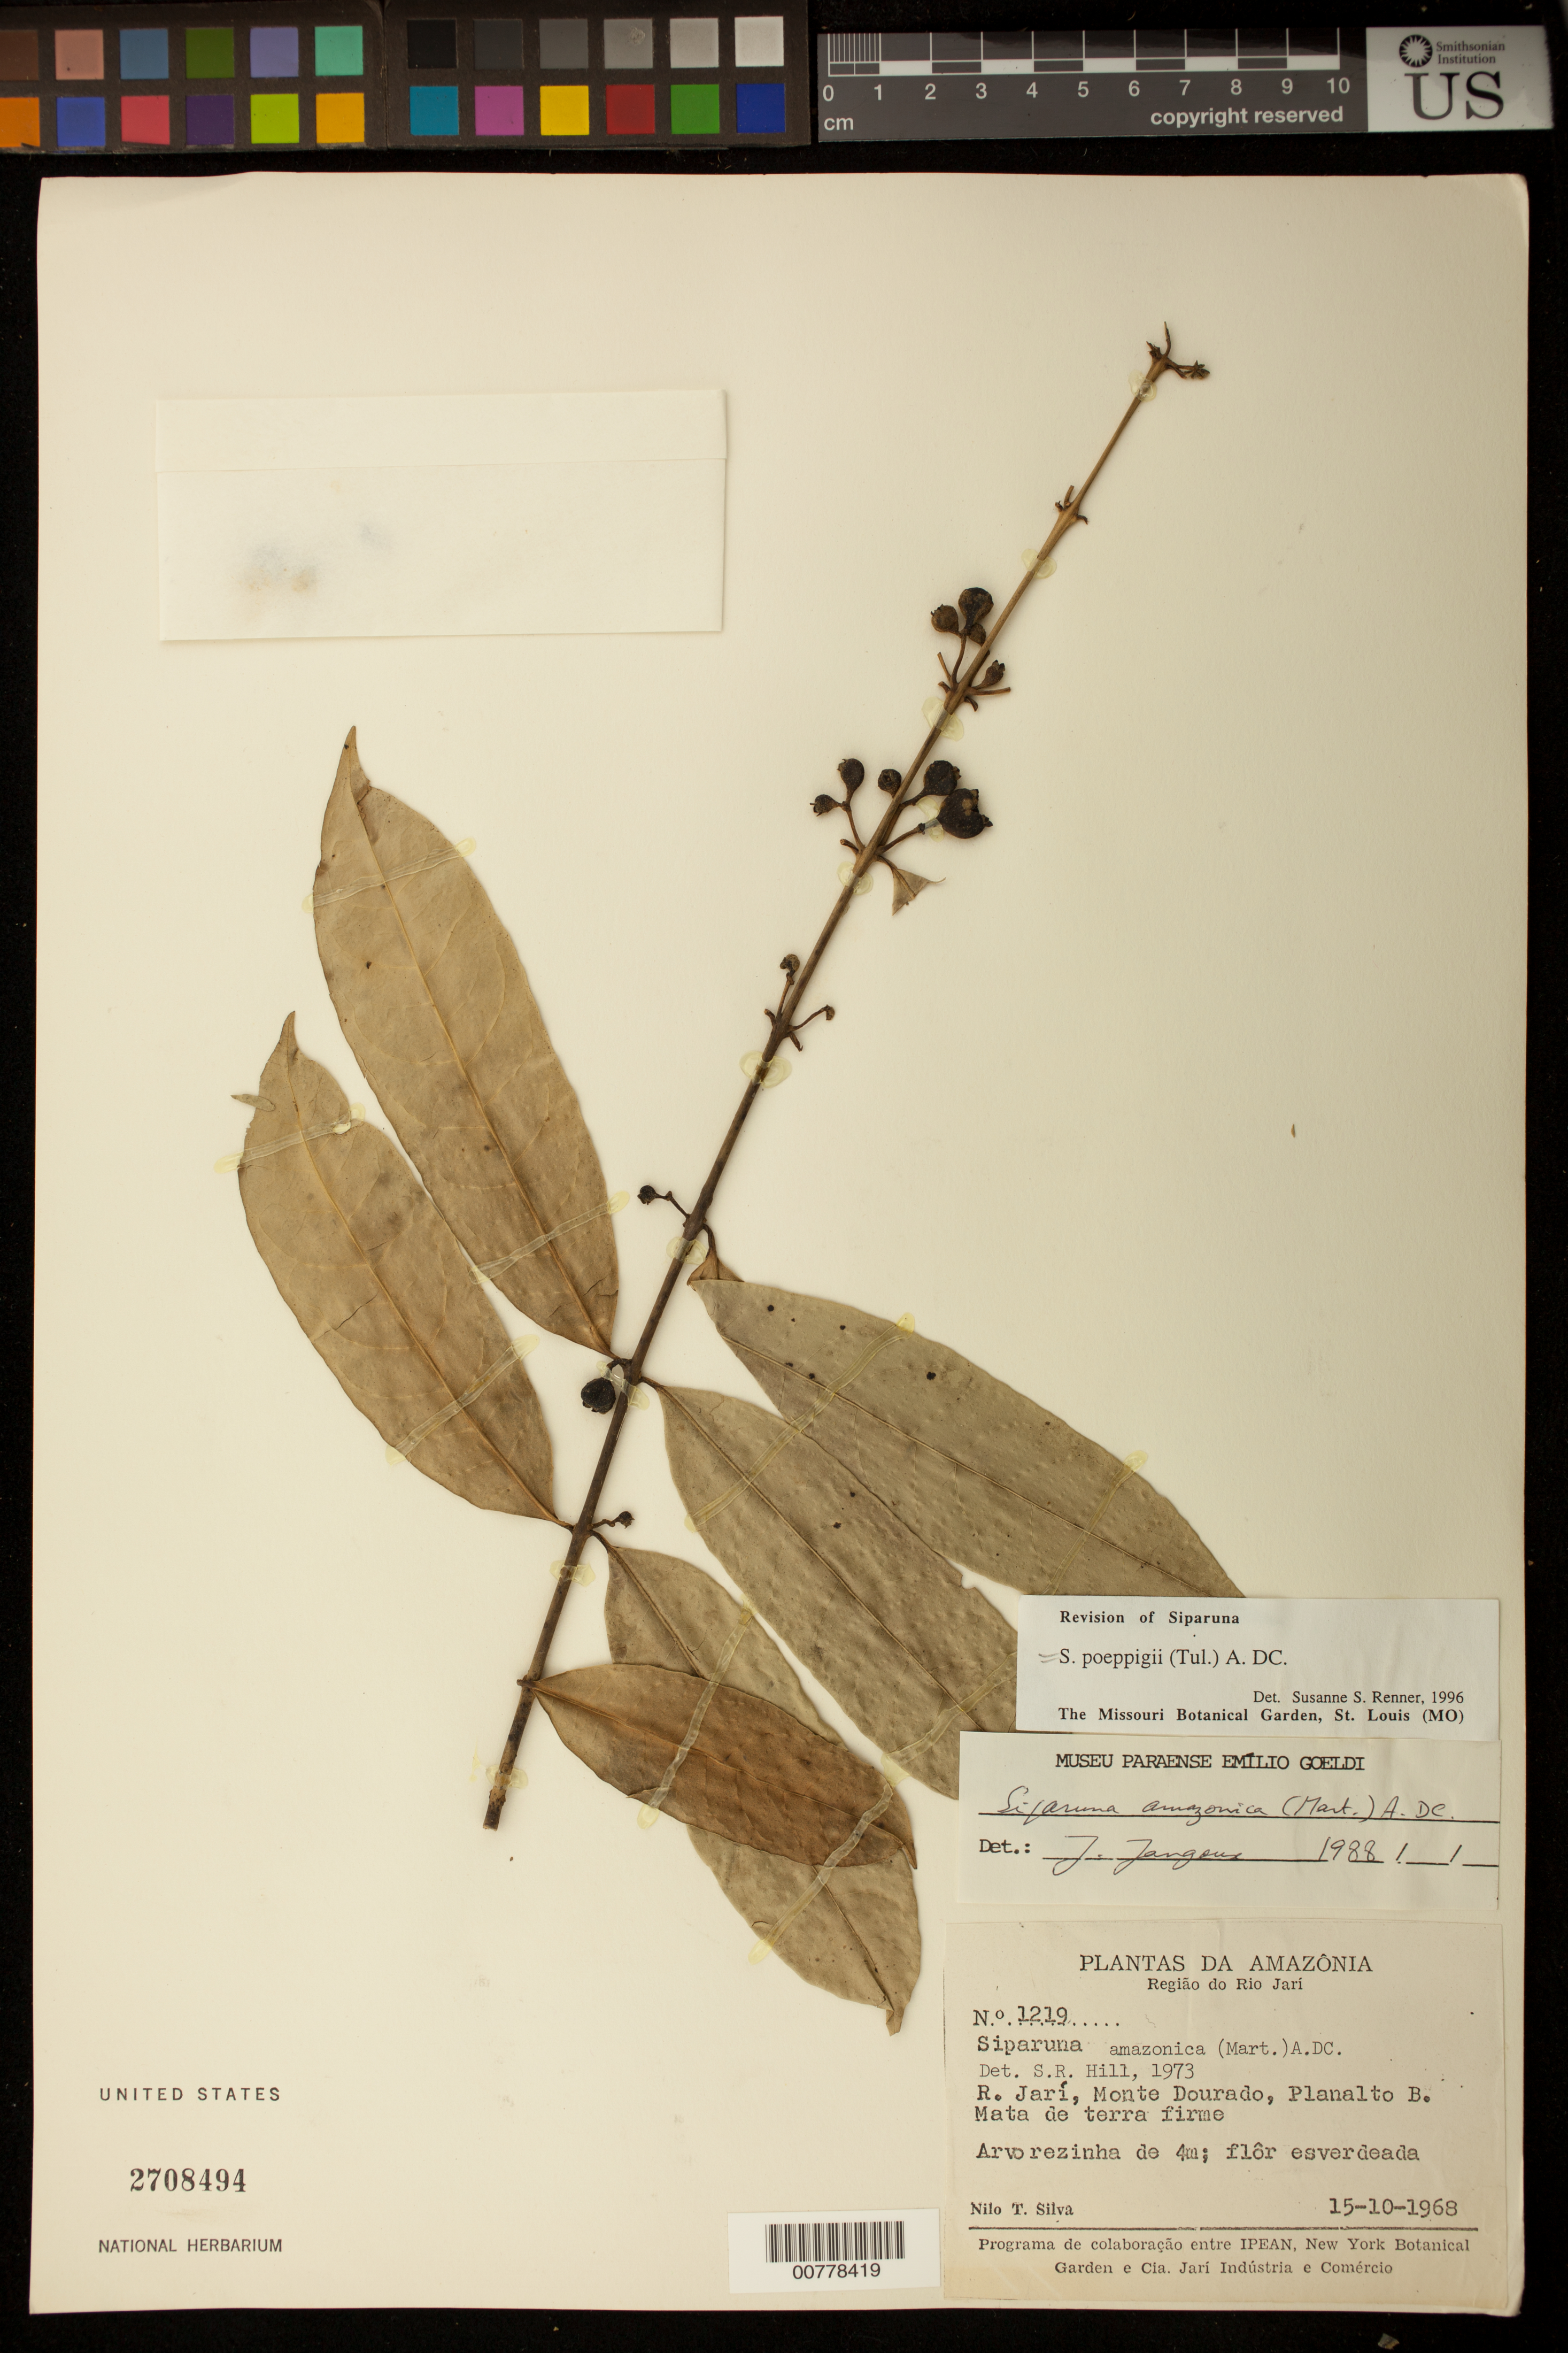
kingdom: Plantae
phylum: Tracheophyta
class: Magnoliopsida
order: Laurales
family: Siparunaceae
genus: Siparuna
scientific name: Siparuna poeppigii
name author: (Tul.) A. DC.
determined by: Renner, S. S.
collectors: N. T. Silva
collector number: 1219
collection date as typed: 15-Oct-68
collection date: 1968-10-15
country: Brazil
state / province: Amazonas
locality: Río Jarí, Monte Dourado, Planalto B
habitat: Mata de terra firme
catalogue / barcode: US 2708494